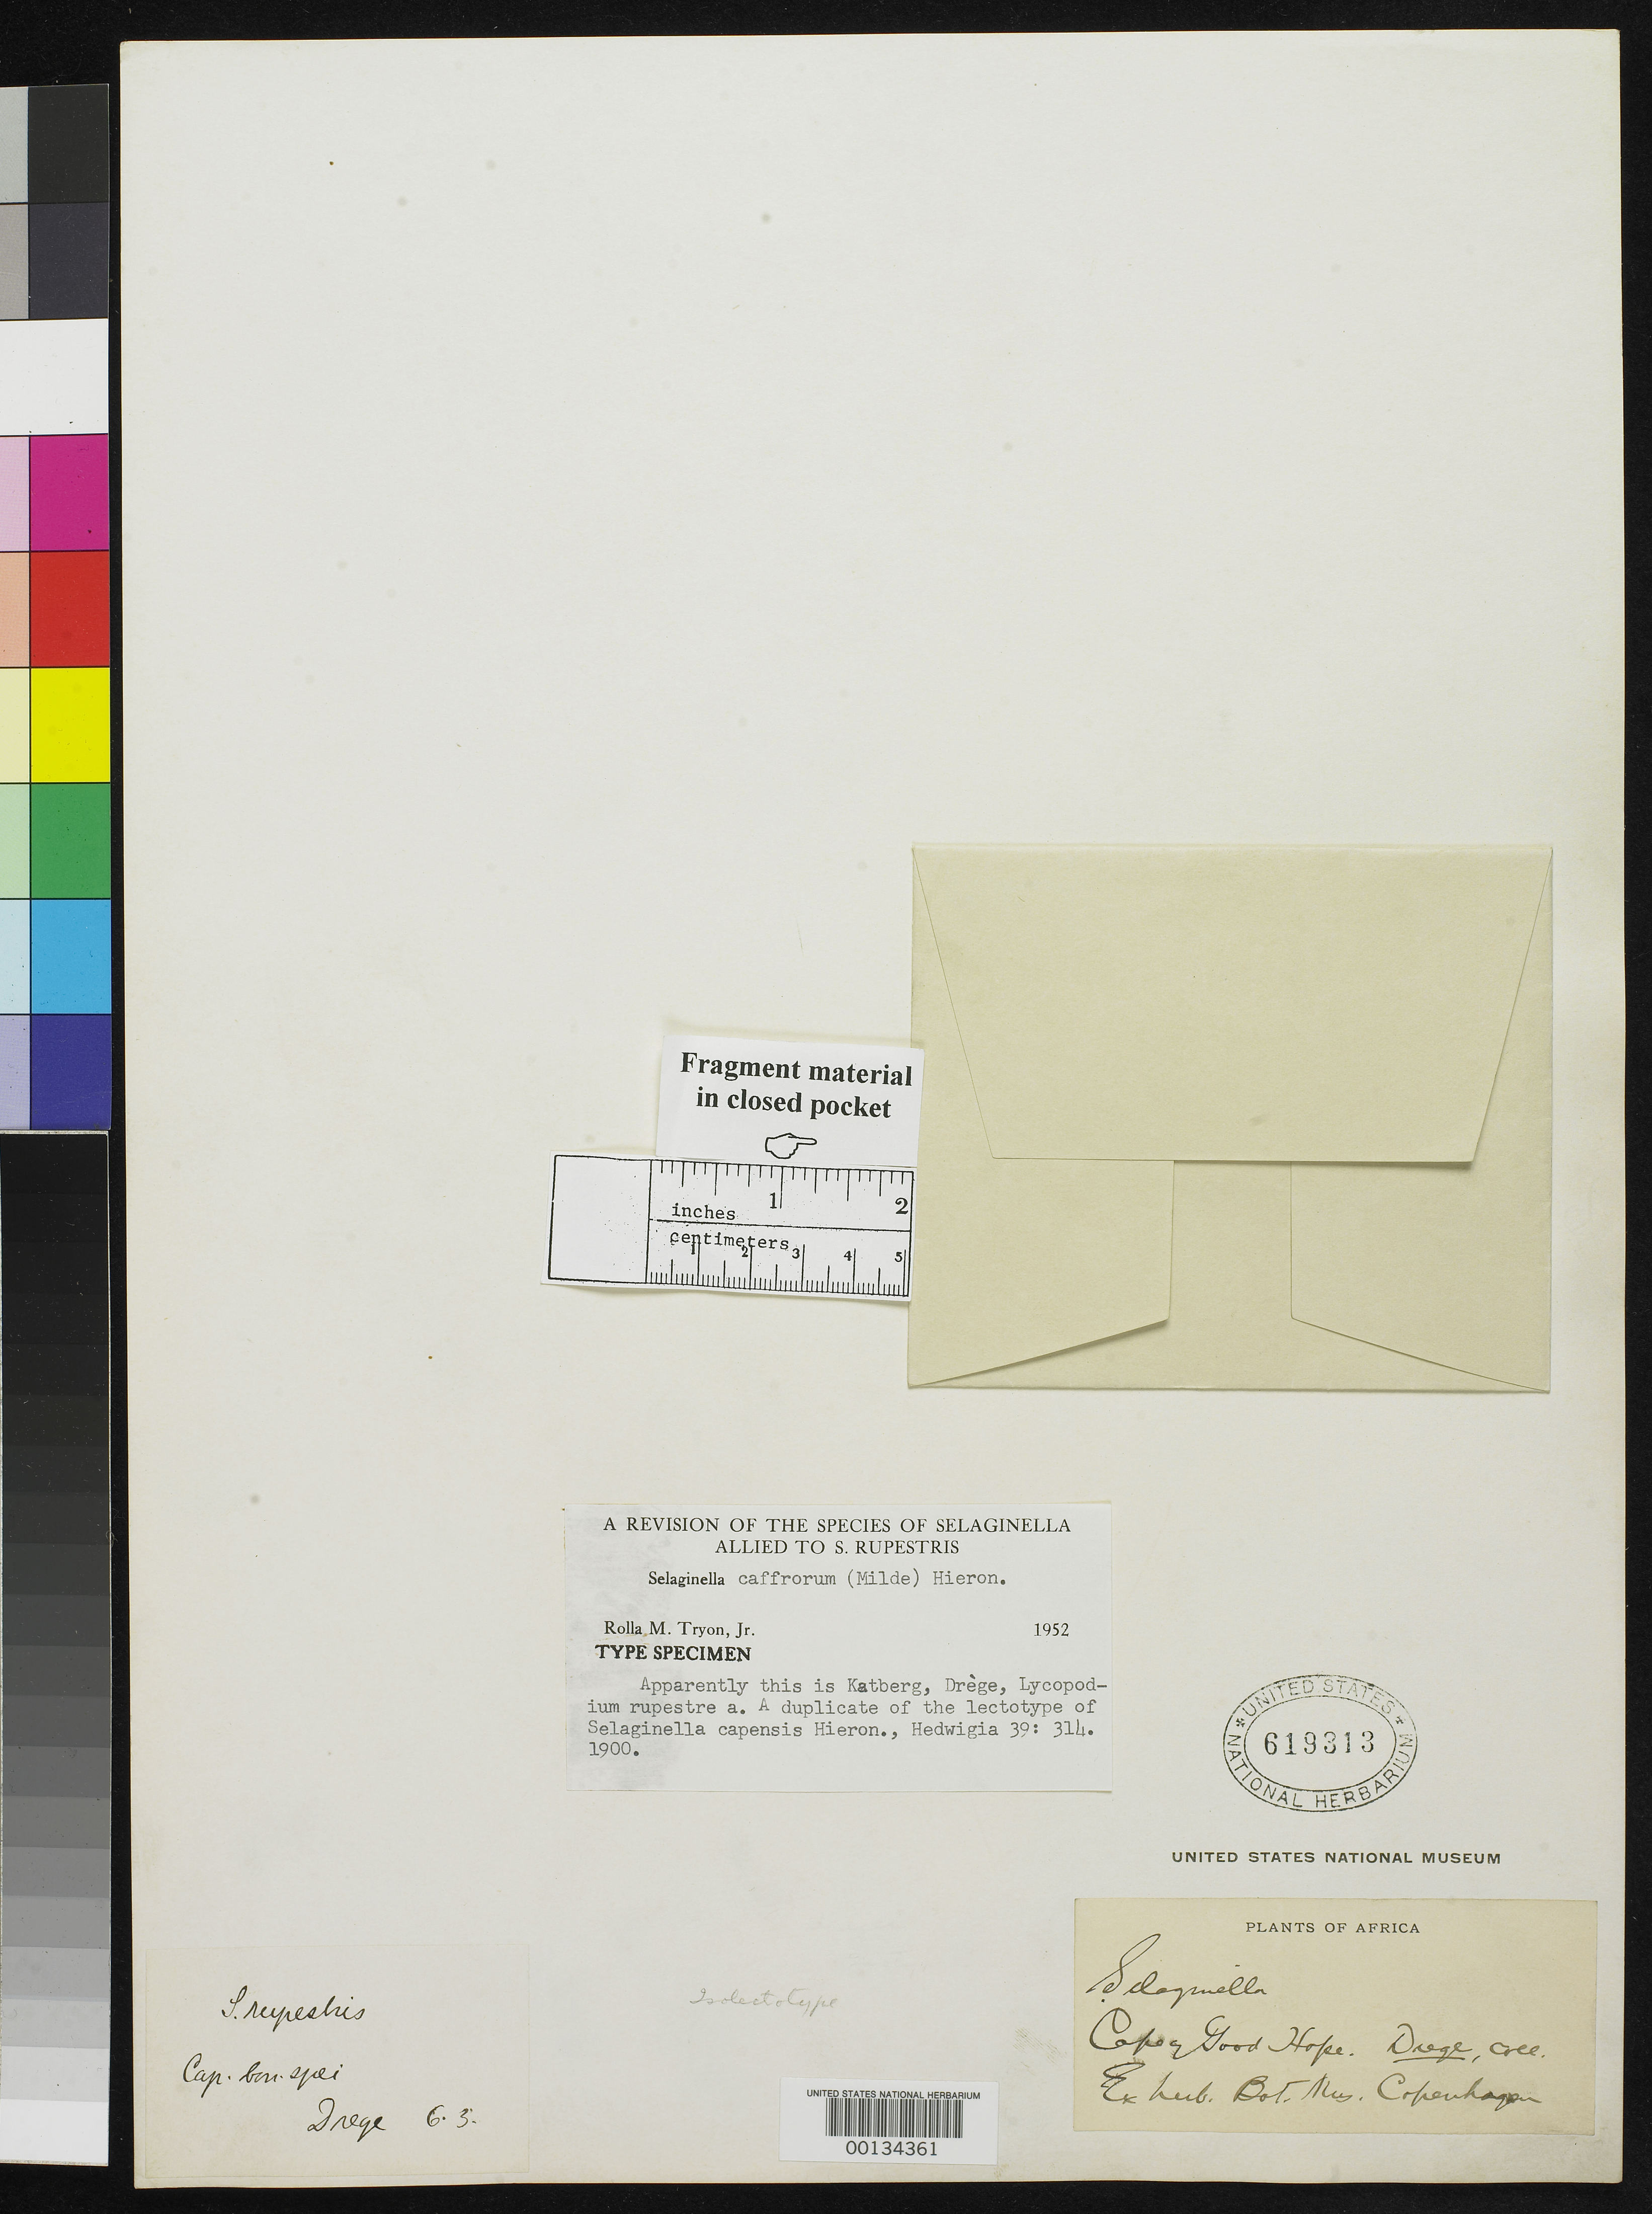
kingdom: Plantae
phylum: Tracheophyta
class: Lycopodiopsida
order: Selaginellales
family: Selaginellaceae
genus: Selaginella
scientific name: Selaginella capensis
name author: Hieron.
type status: Isolectotype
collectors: J. Drège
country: South Africa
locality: Cap. bon. Spei [Cape Good Hope]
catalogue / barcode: US 619313